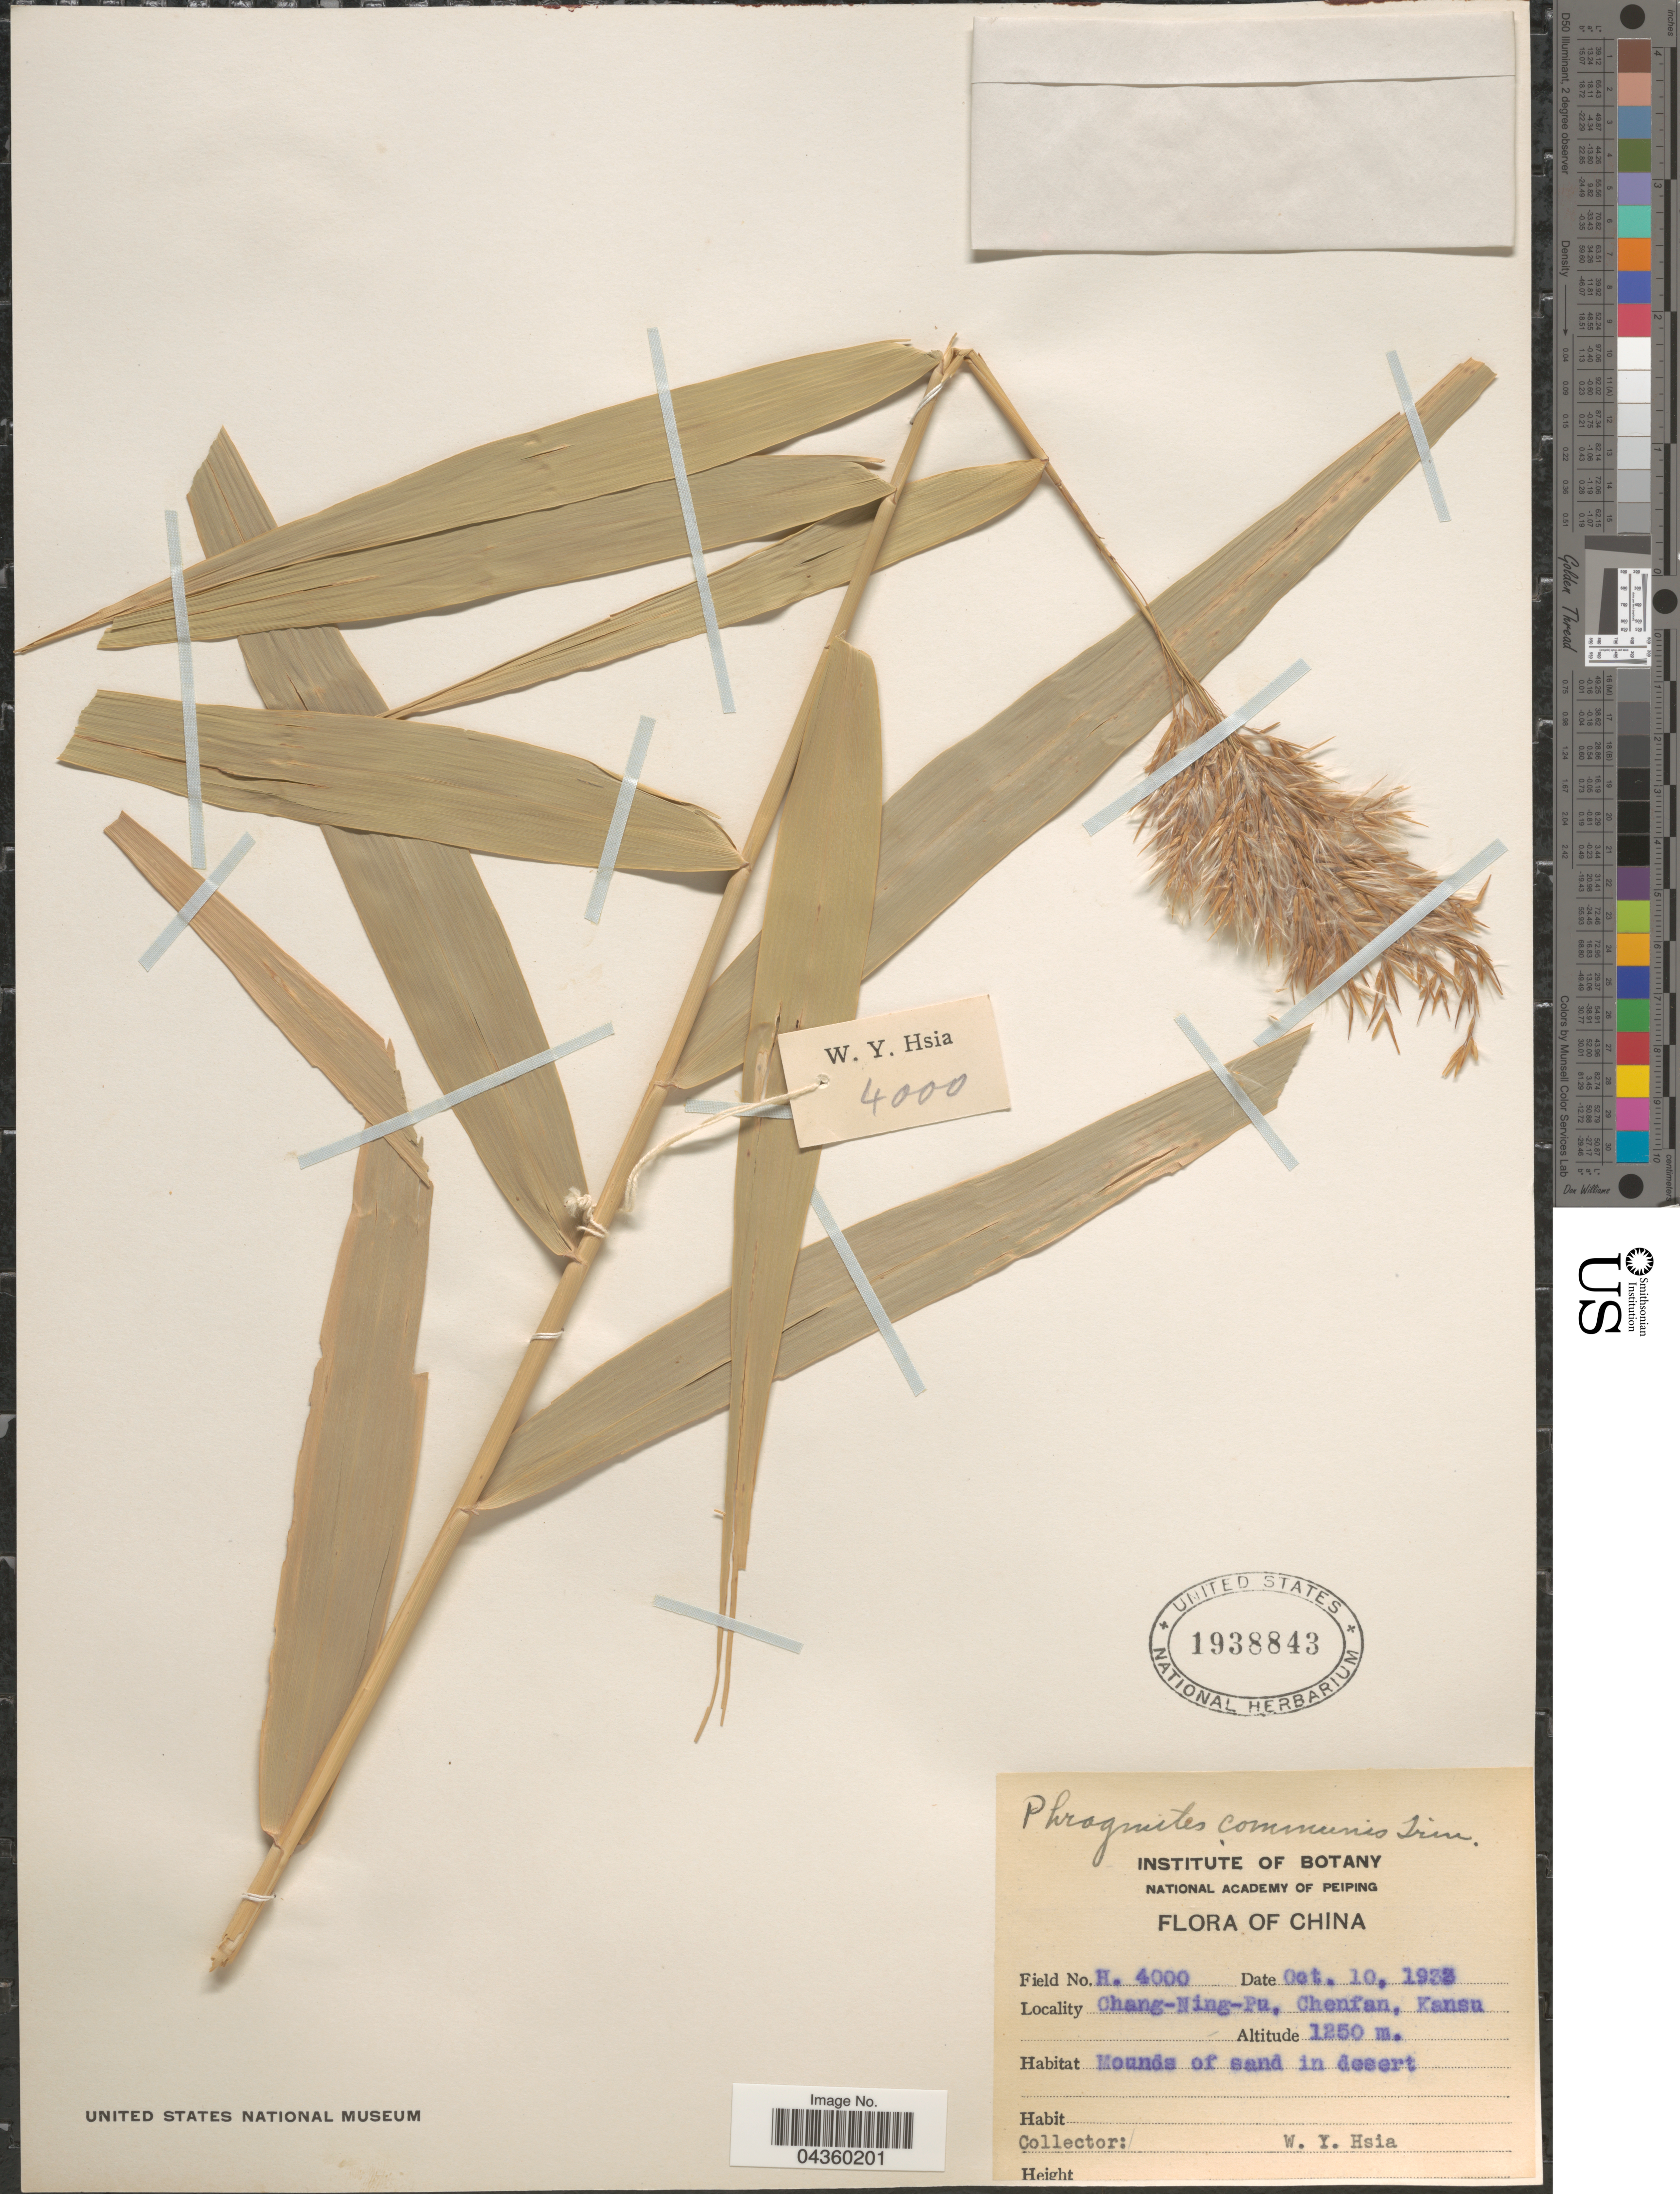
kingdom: Plantae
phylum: Tracheophyta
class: Liliopsida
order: Poales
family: Poaceae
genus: Phragmites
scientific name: Phragmites australis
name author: (Cav.) Trin. ex Steud.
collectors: W. Hsia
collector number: H4000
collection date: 1932-10-10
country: China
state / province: Gansu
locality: Chang-Ning-Pu, Chenfan, Kansu.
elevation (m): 1250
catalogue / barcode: US 1938843